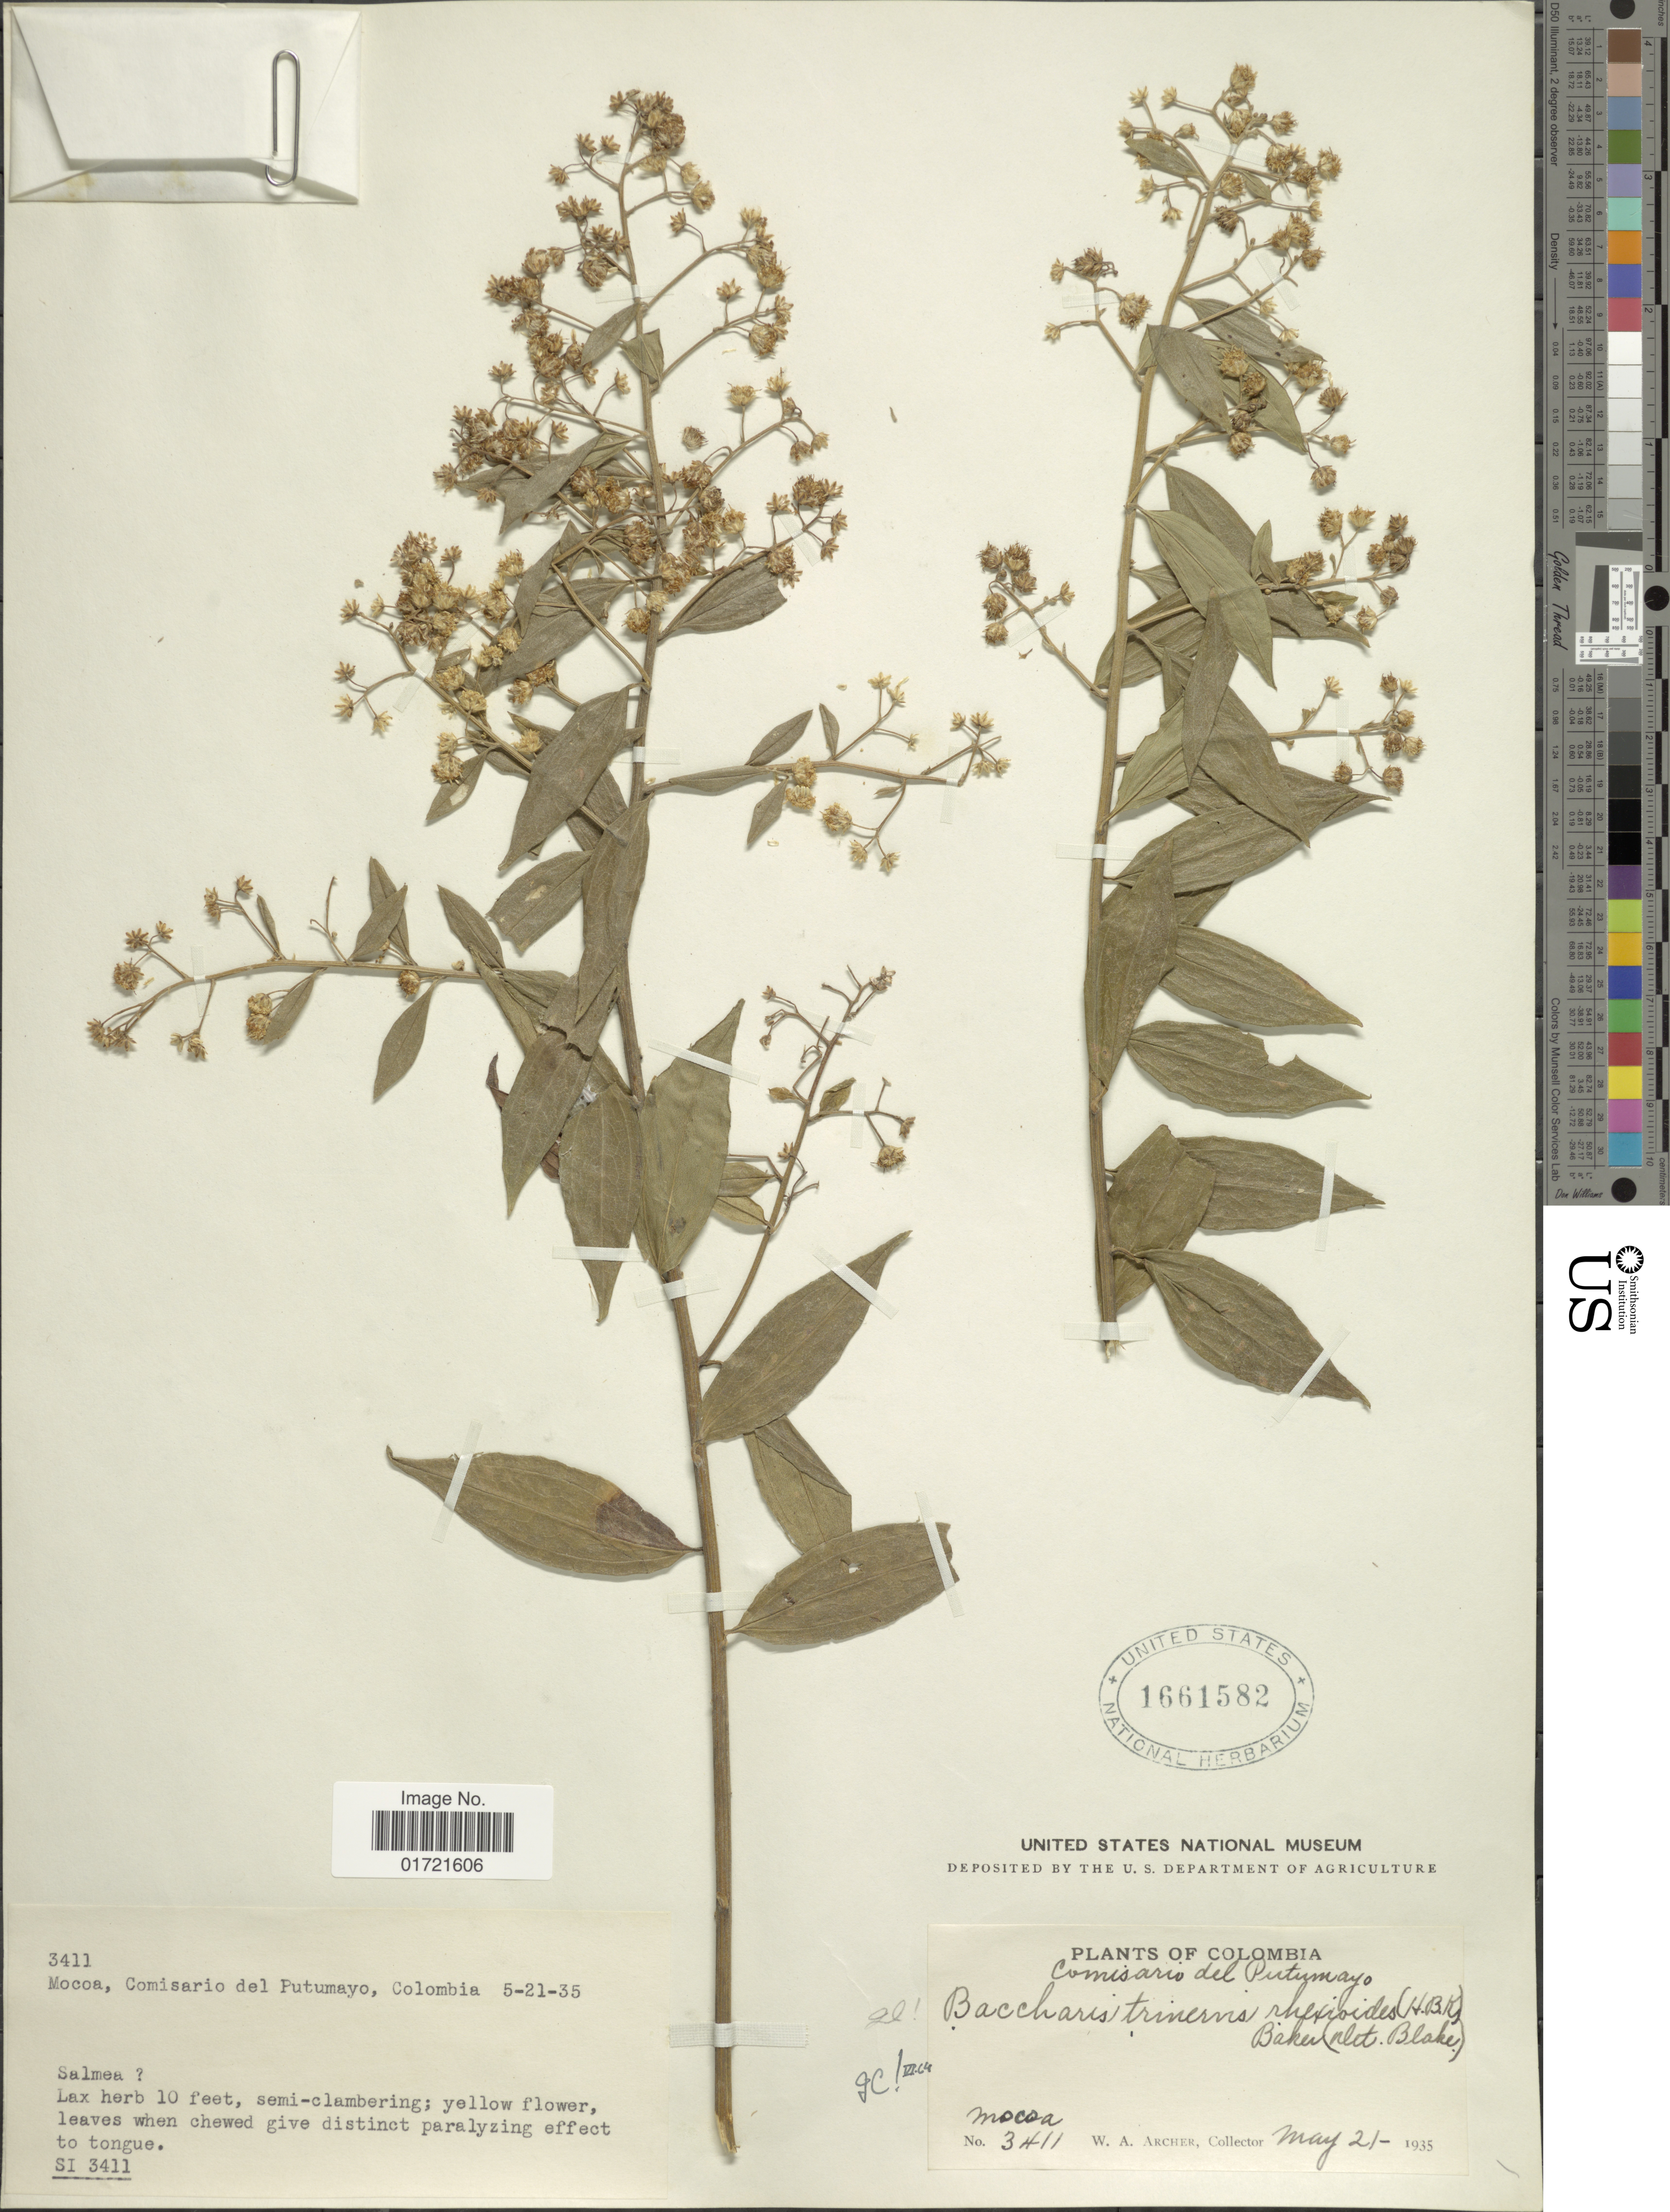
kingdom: Plantae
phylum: Tracheophyta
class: Magnoliopsida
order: Asterales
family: Asteraceae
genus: Baccharis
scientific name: Baccharis trinervis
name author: (Lam.) Pers.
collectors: W. A. Archer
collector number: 3411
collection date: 1935-05-21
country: Colombia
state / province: Putumayo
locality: Mocoa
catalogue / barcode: US 1661582